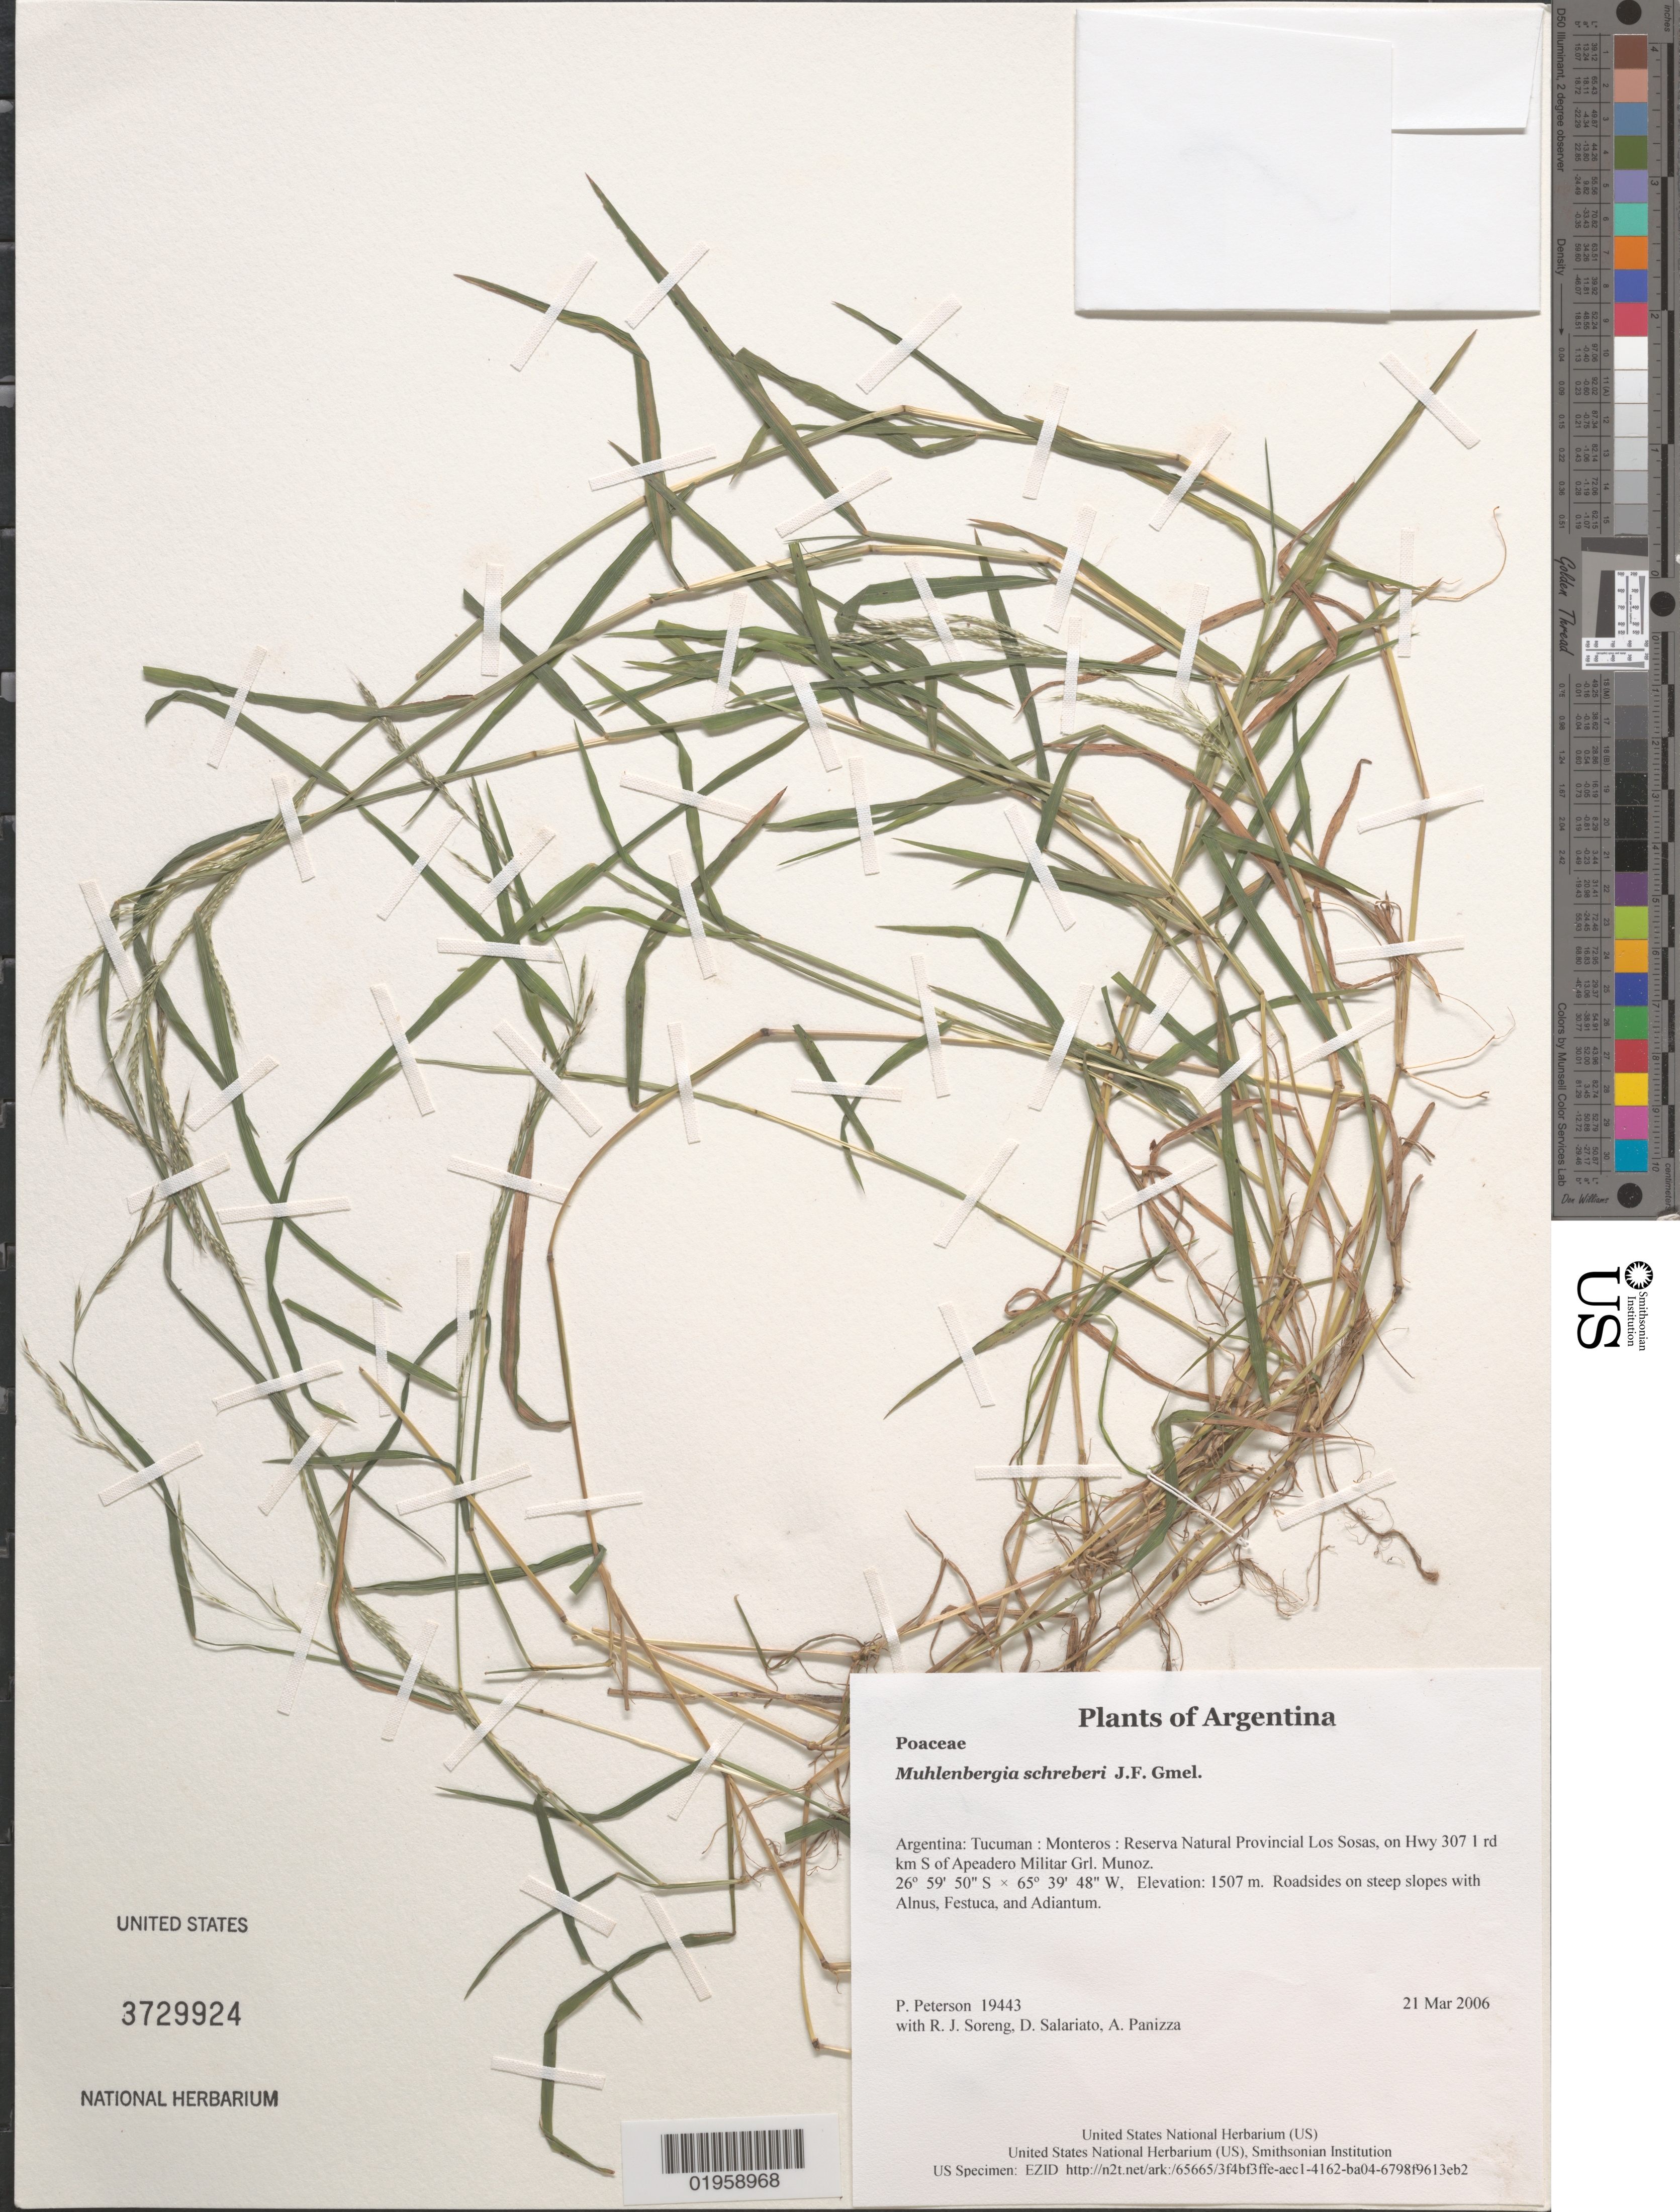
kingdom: Plantae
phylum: Tracheophyta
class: Liliopsida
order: Poales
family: Poaceae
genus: Muhlenbergia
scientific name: Muhlenbergia schreberi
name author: J.F. Gmel.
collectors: P. M. Peterson, R. J. Soreng, D. Salariato & A. Panizza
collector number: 19443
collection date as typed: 21 Mar 2006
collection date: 2006-03-21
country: Argentina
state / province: Tucuman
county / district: Monteros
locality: Reserva Natural Provincial Los Sosas, on Hwy 307 1 rd km S of Apeadero Militar Grl. Munoz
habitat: Roadsides on steep slopes with Alnus, Festuca, and Adiantum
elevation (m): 1507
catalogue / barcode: US 3729924